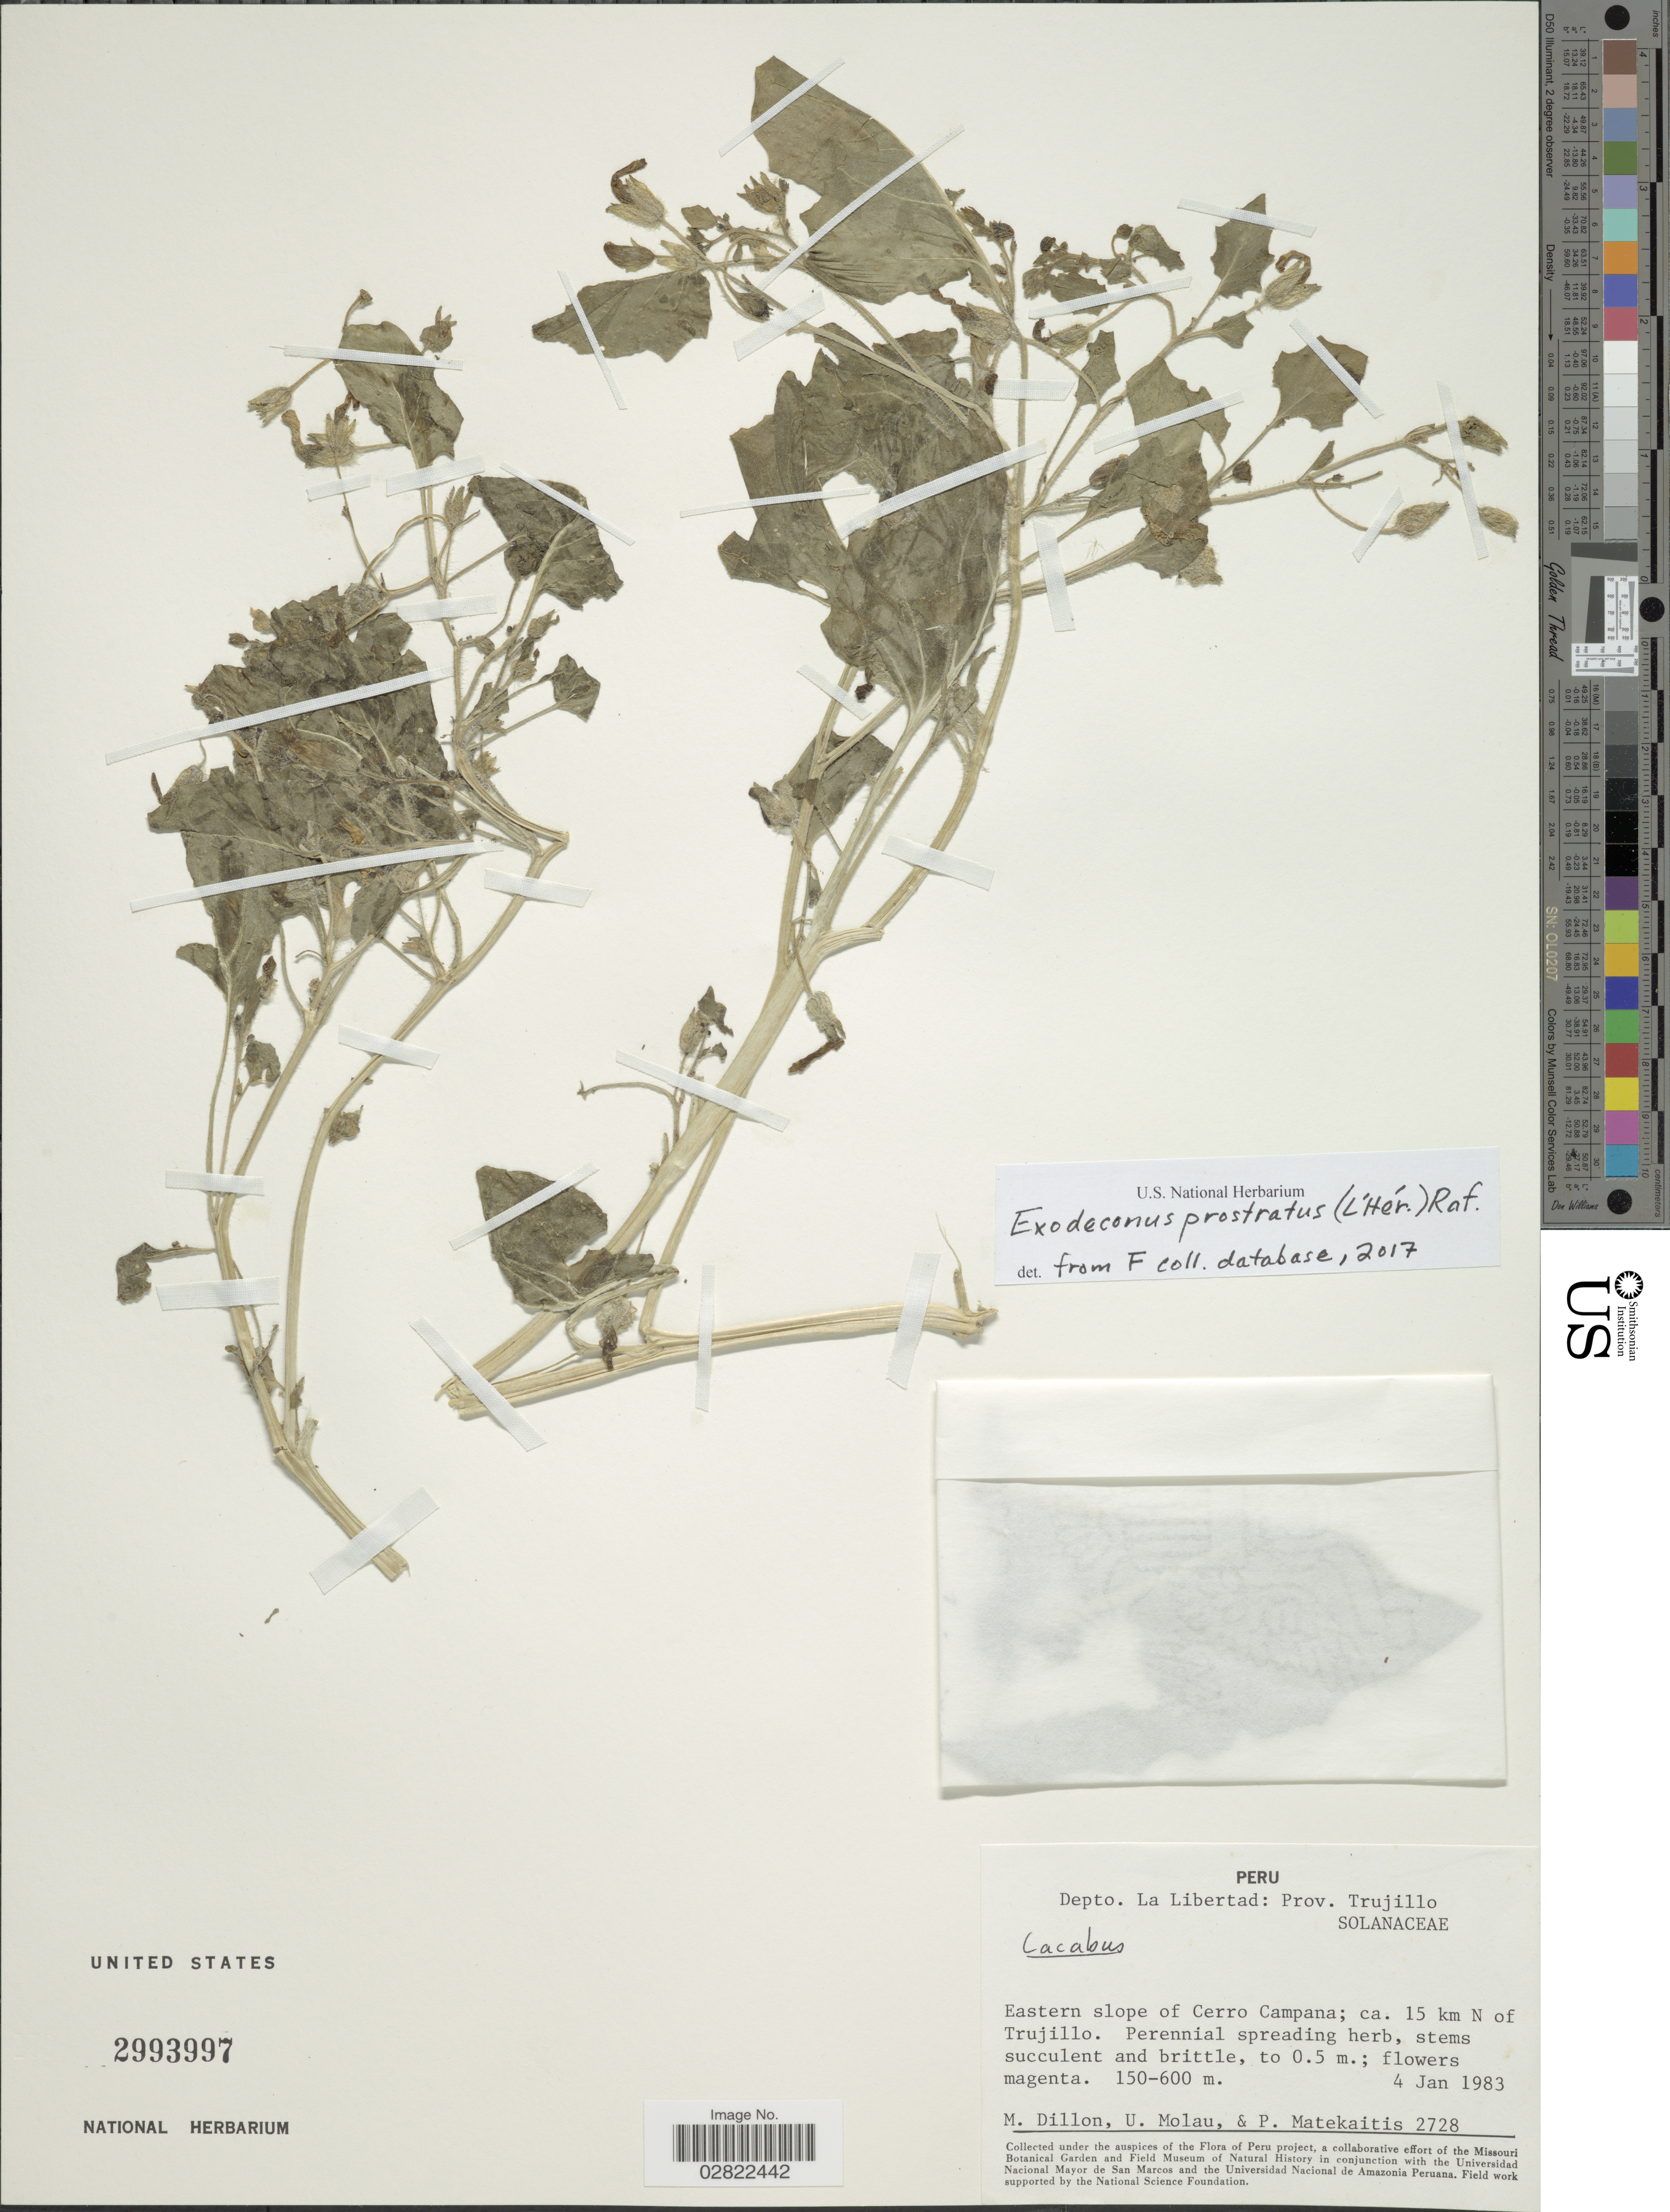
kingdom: Plantae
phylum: Tracheophyta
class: Magnoliopsida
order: Solanales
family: Solanaceae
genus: Exodeconus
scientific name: Exodeconus prostratus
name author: (L'Hér.) Raf.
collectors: M. O. Dillon, U. Molau & P. Matekaitis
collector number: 2728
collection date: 1983-01-04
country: Peru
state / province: La Libertad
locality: Depto. Libertad: Prov. Trujillo, Eastern slope of Cerro Campana; ca. 15 km N of Trujillo.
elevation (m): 150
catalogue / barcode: US 2993997